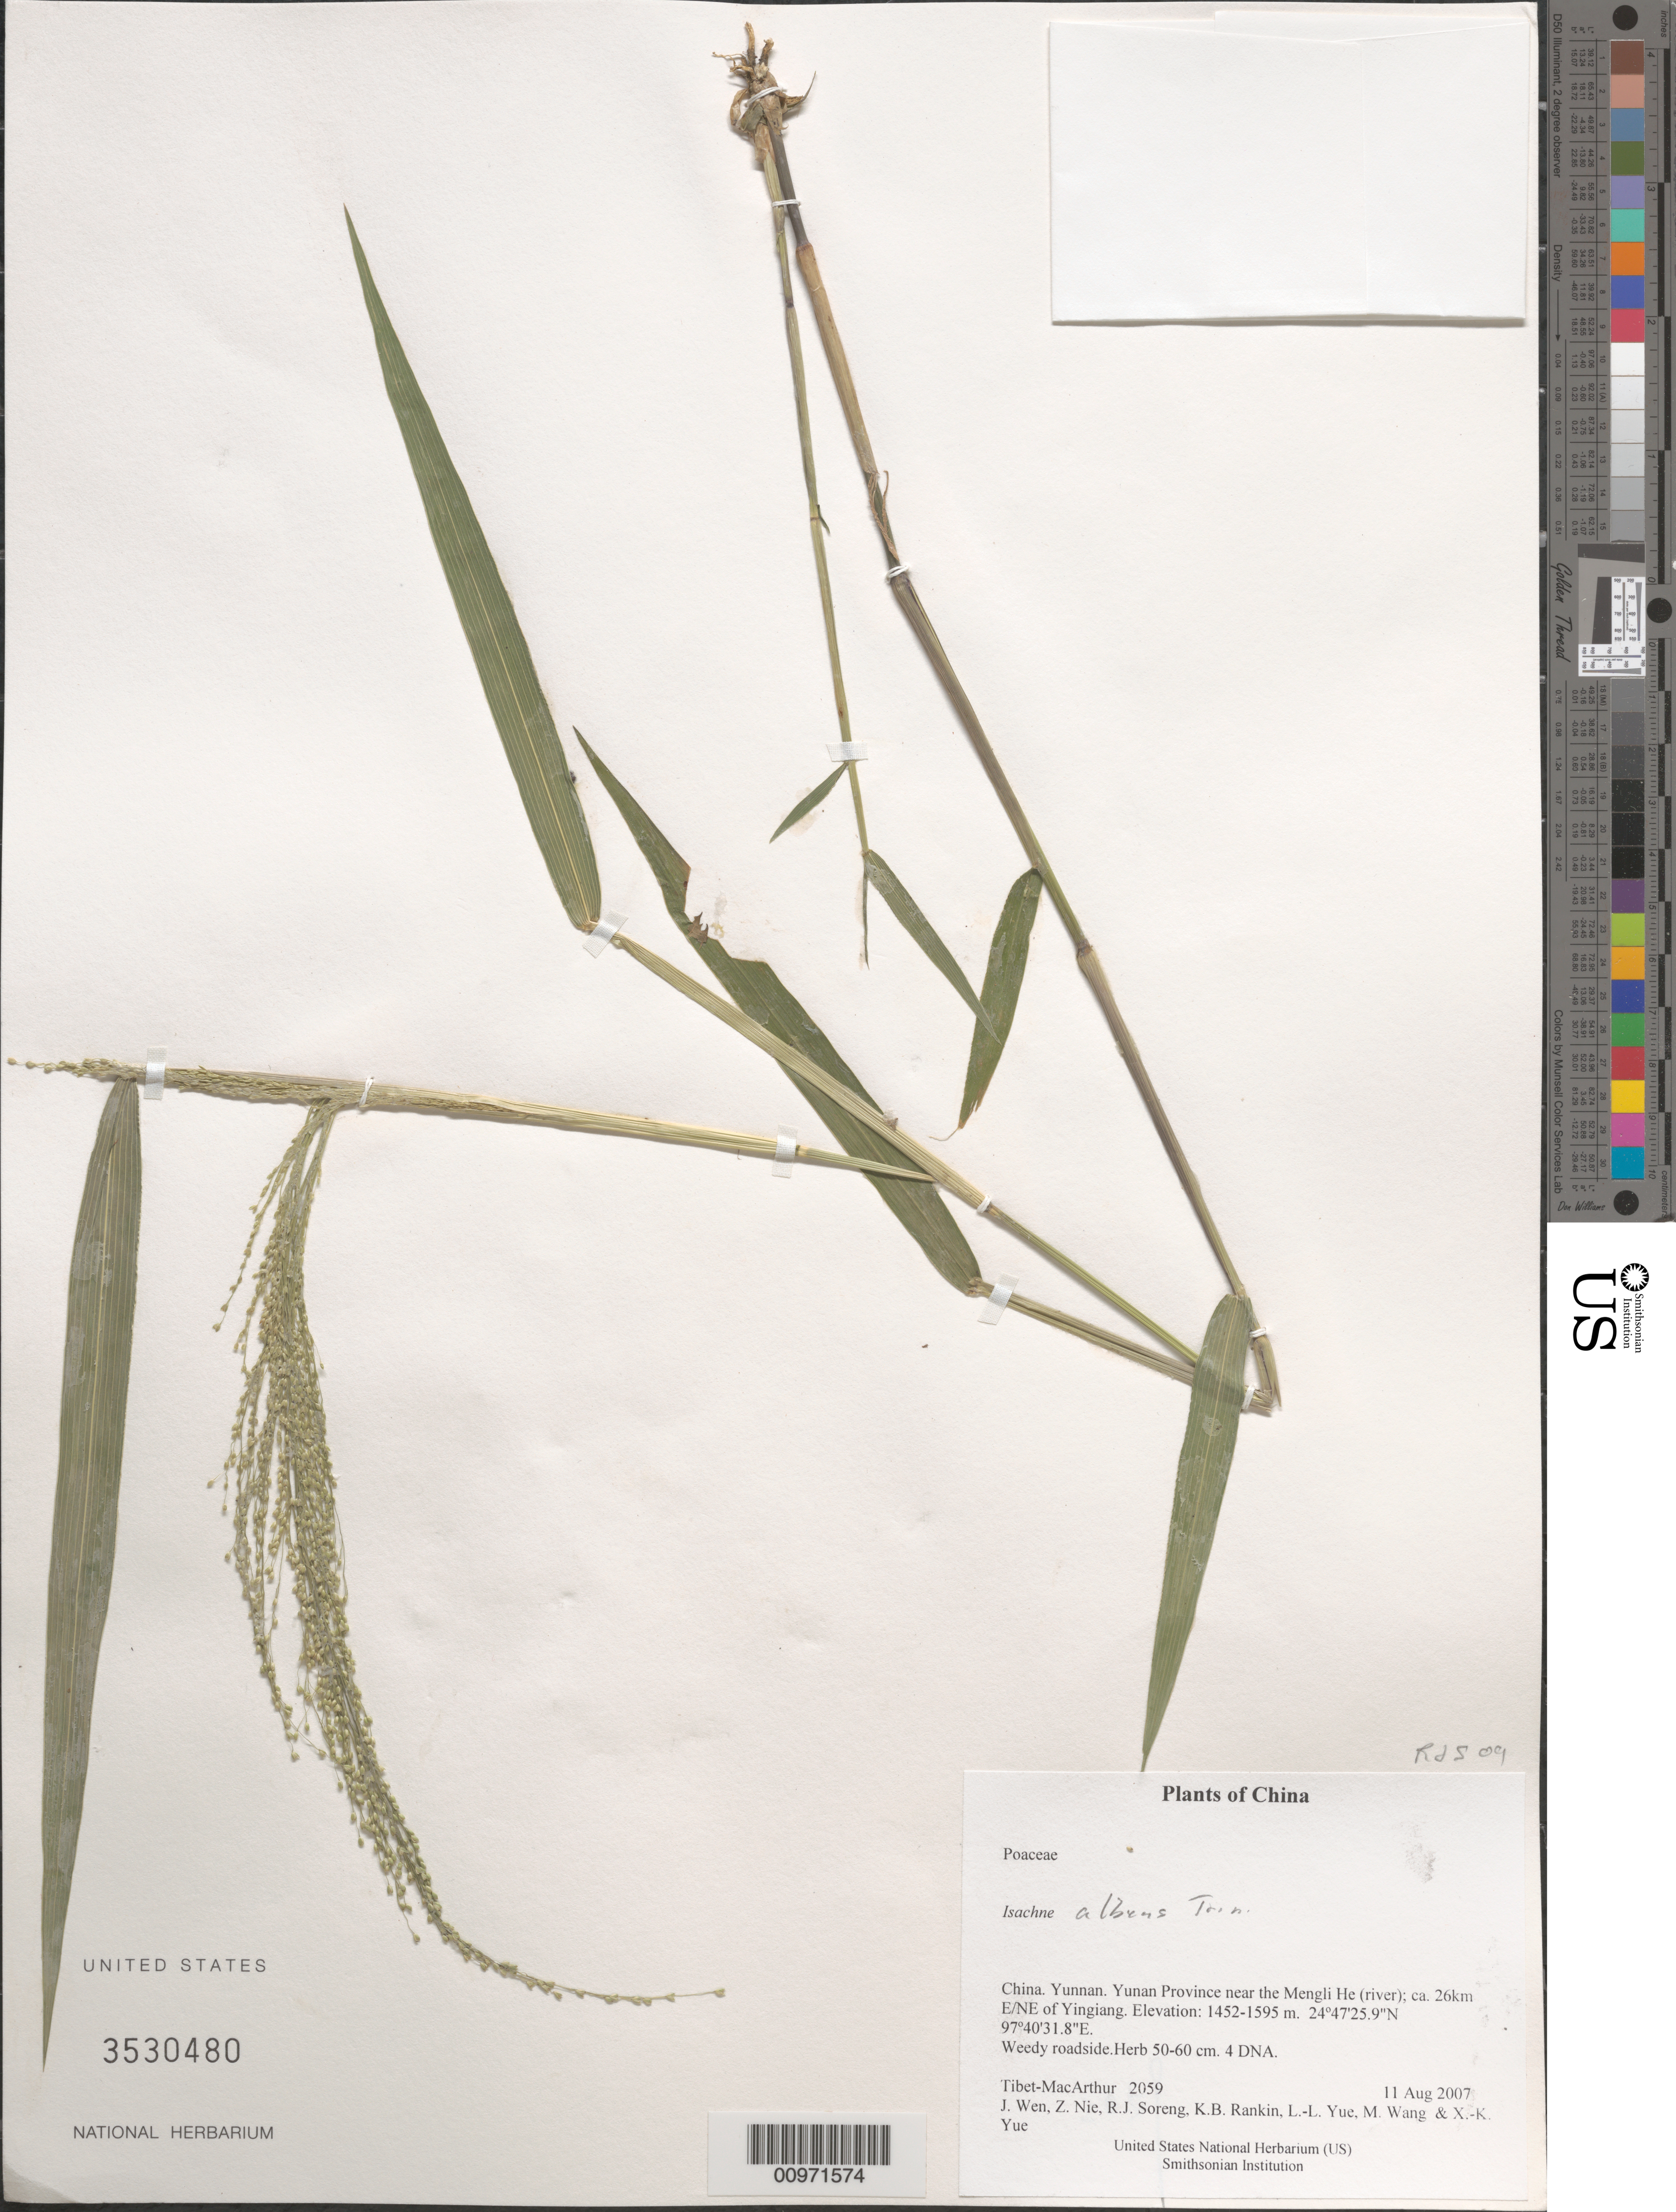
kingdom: Plantae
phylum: Tracheophyta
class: Liliopsida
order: Poales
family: Poaceae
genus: Isachne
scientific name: Isachne albens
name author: Trin.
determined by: Soreng, Robert J., Research Associate (BOT), Smithsonian Institution - National Museum of Natural History (UNITED STATES)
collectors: Tibet-MacArthur, J. Wen, Z. Nie, R. J. Soreng, K. Rankin, L. Yue, M. Wang & X. Yue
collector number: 2059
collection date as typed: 11 Aug 2007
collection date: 2007-08-11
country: China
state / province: Yunnan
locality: Yunan Province near the Mengli He (river); ca. 26km E/NE of Yingiang.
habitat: Weedy roadside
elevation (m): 1452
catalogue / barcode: US 3530480